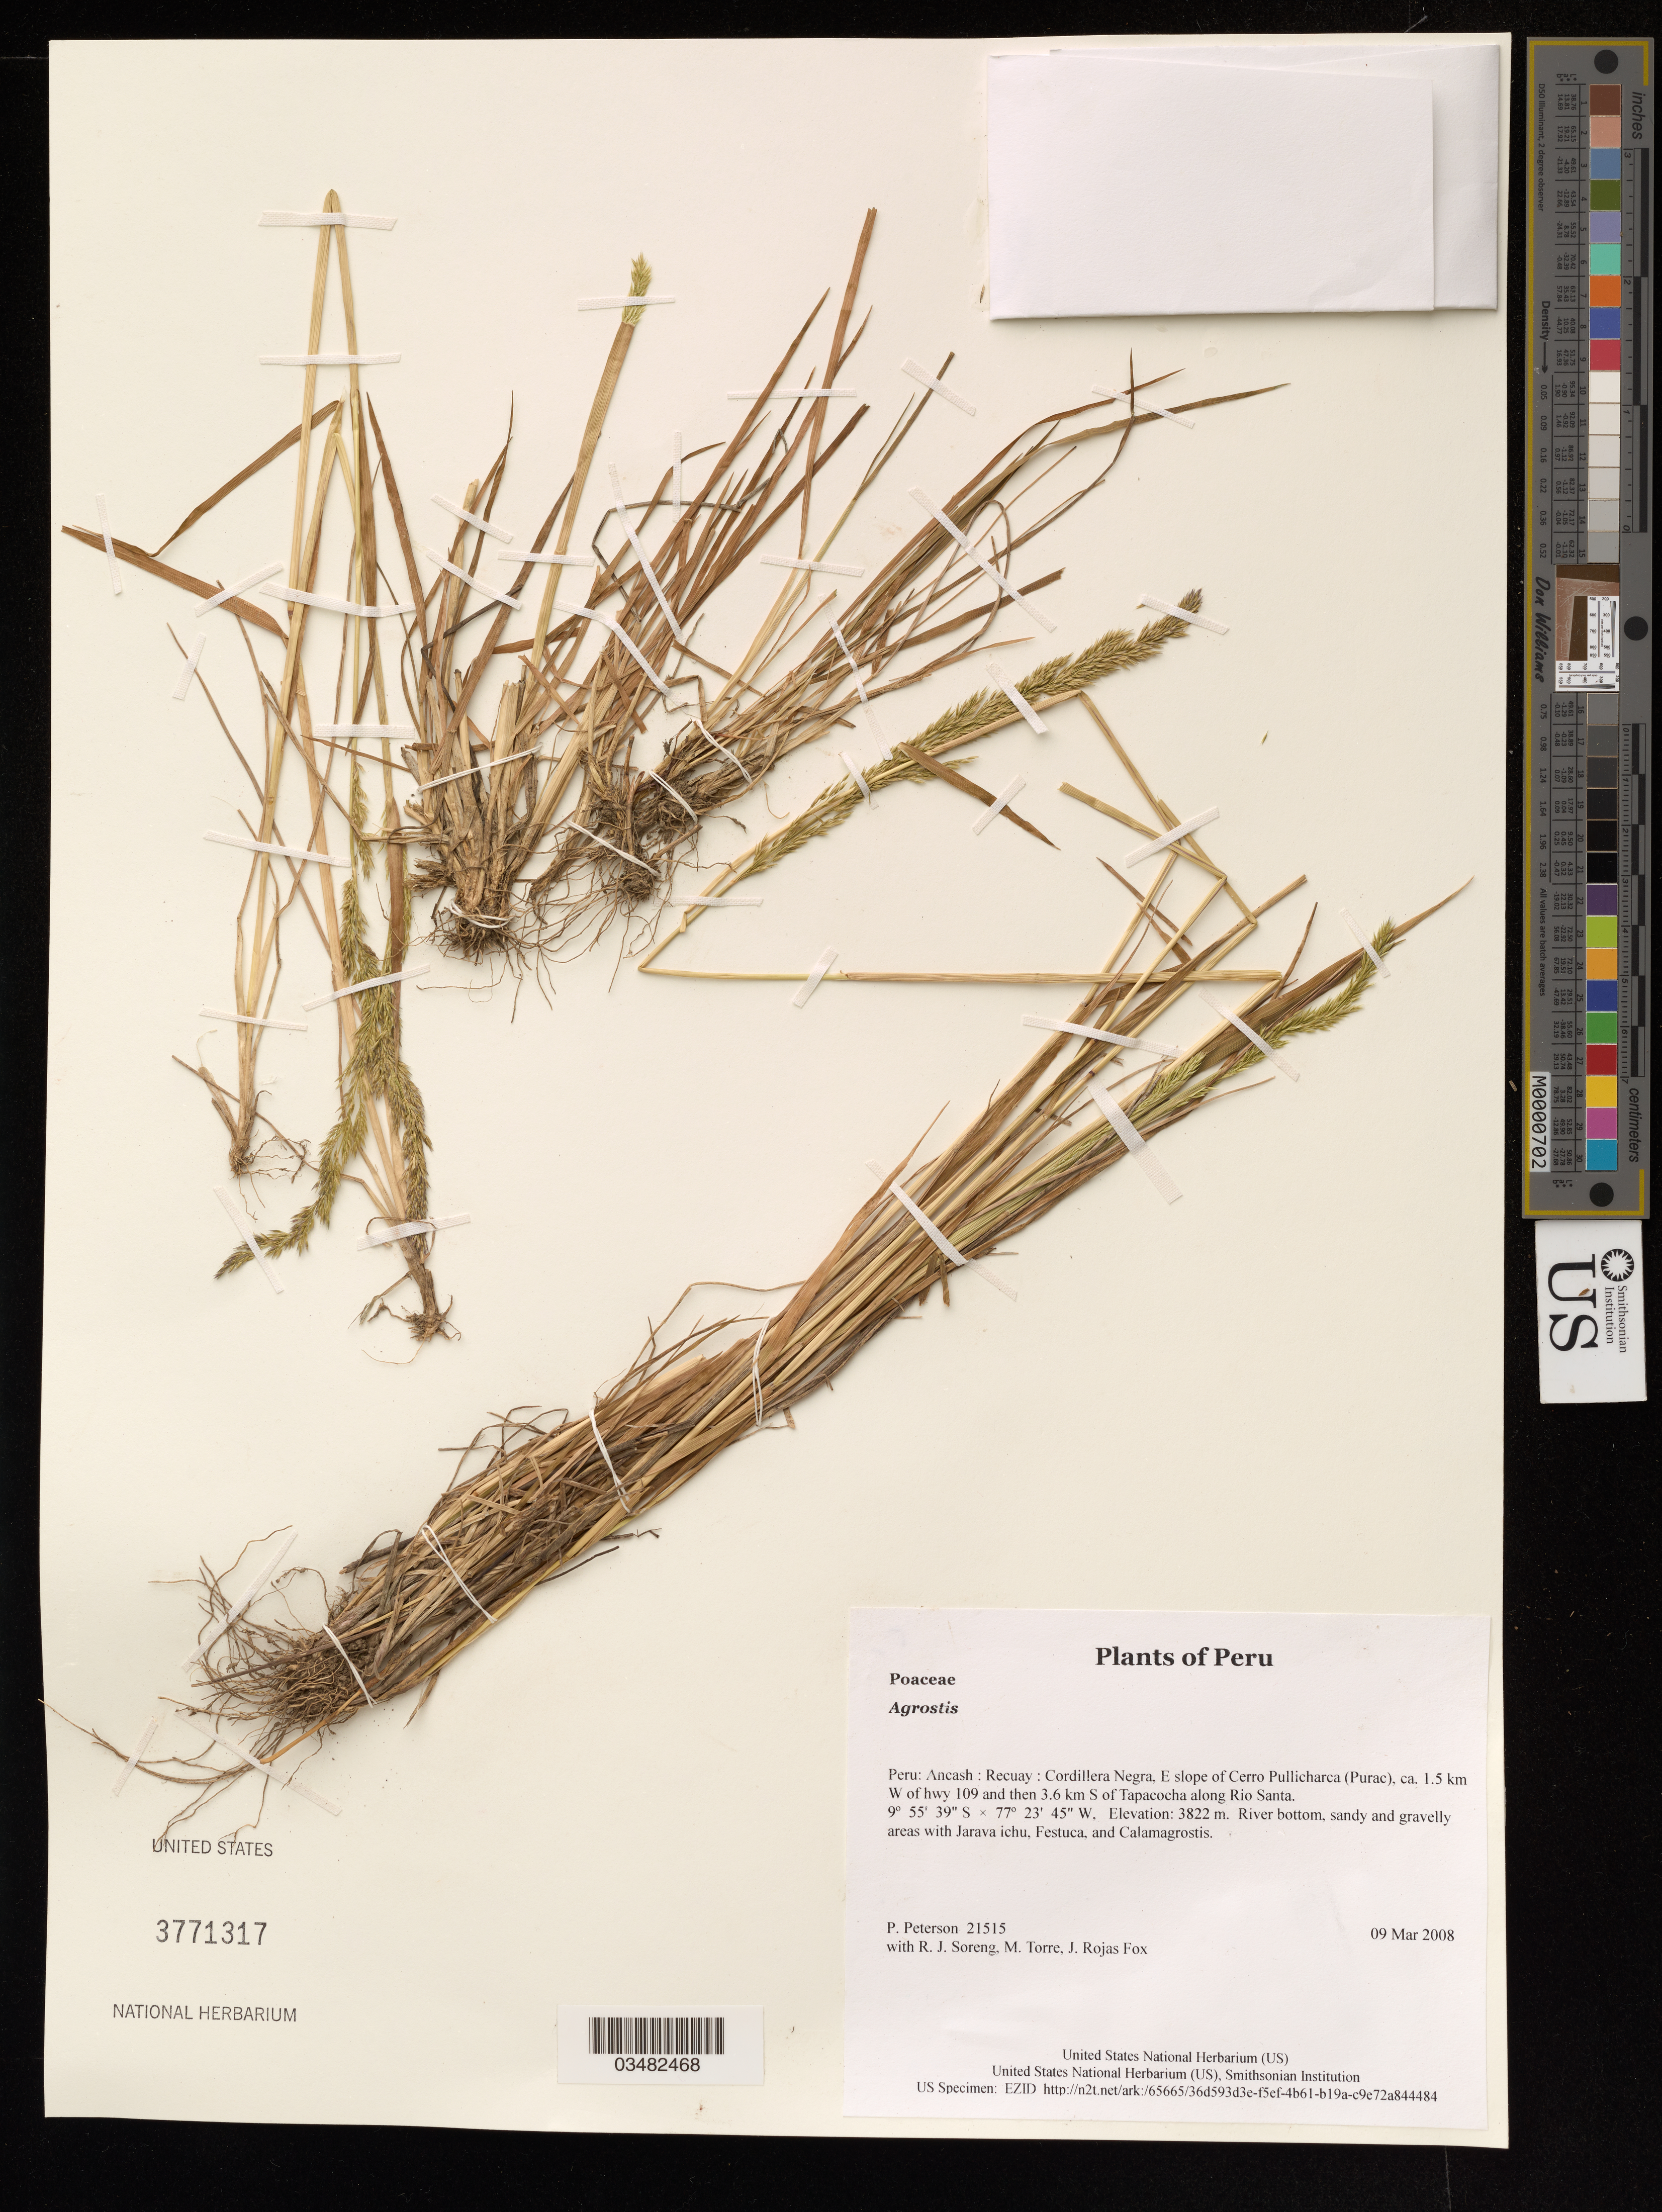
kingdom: Plantae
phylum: Tracheophyta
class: Liliopsida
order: Poales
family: Poaceae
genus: Agrostis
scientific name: Agrostis sp.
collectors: P. M. Peterson, R. J. Soreng, M. Torre & J. Rojas Fox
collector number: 21515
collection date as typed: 09 Mar 2008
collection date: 2008-03-09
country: Peru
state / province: Ancash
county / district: Recuay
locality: Cordillera Negra, E slope of Cerro Pullicharca (Purac), ca. 1.5 km W of hwy 109 and then 3.6 km S of Tapacocha along Rio Santa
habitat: River bottom, sandy and gravelly areas with Jarava ichu, Festuca, and Calamagrostis.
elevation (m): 3822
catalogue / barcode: US 3771317